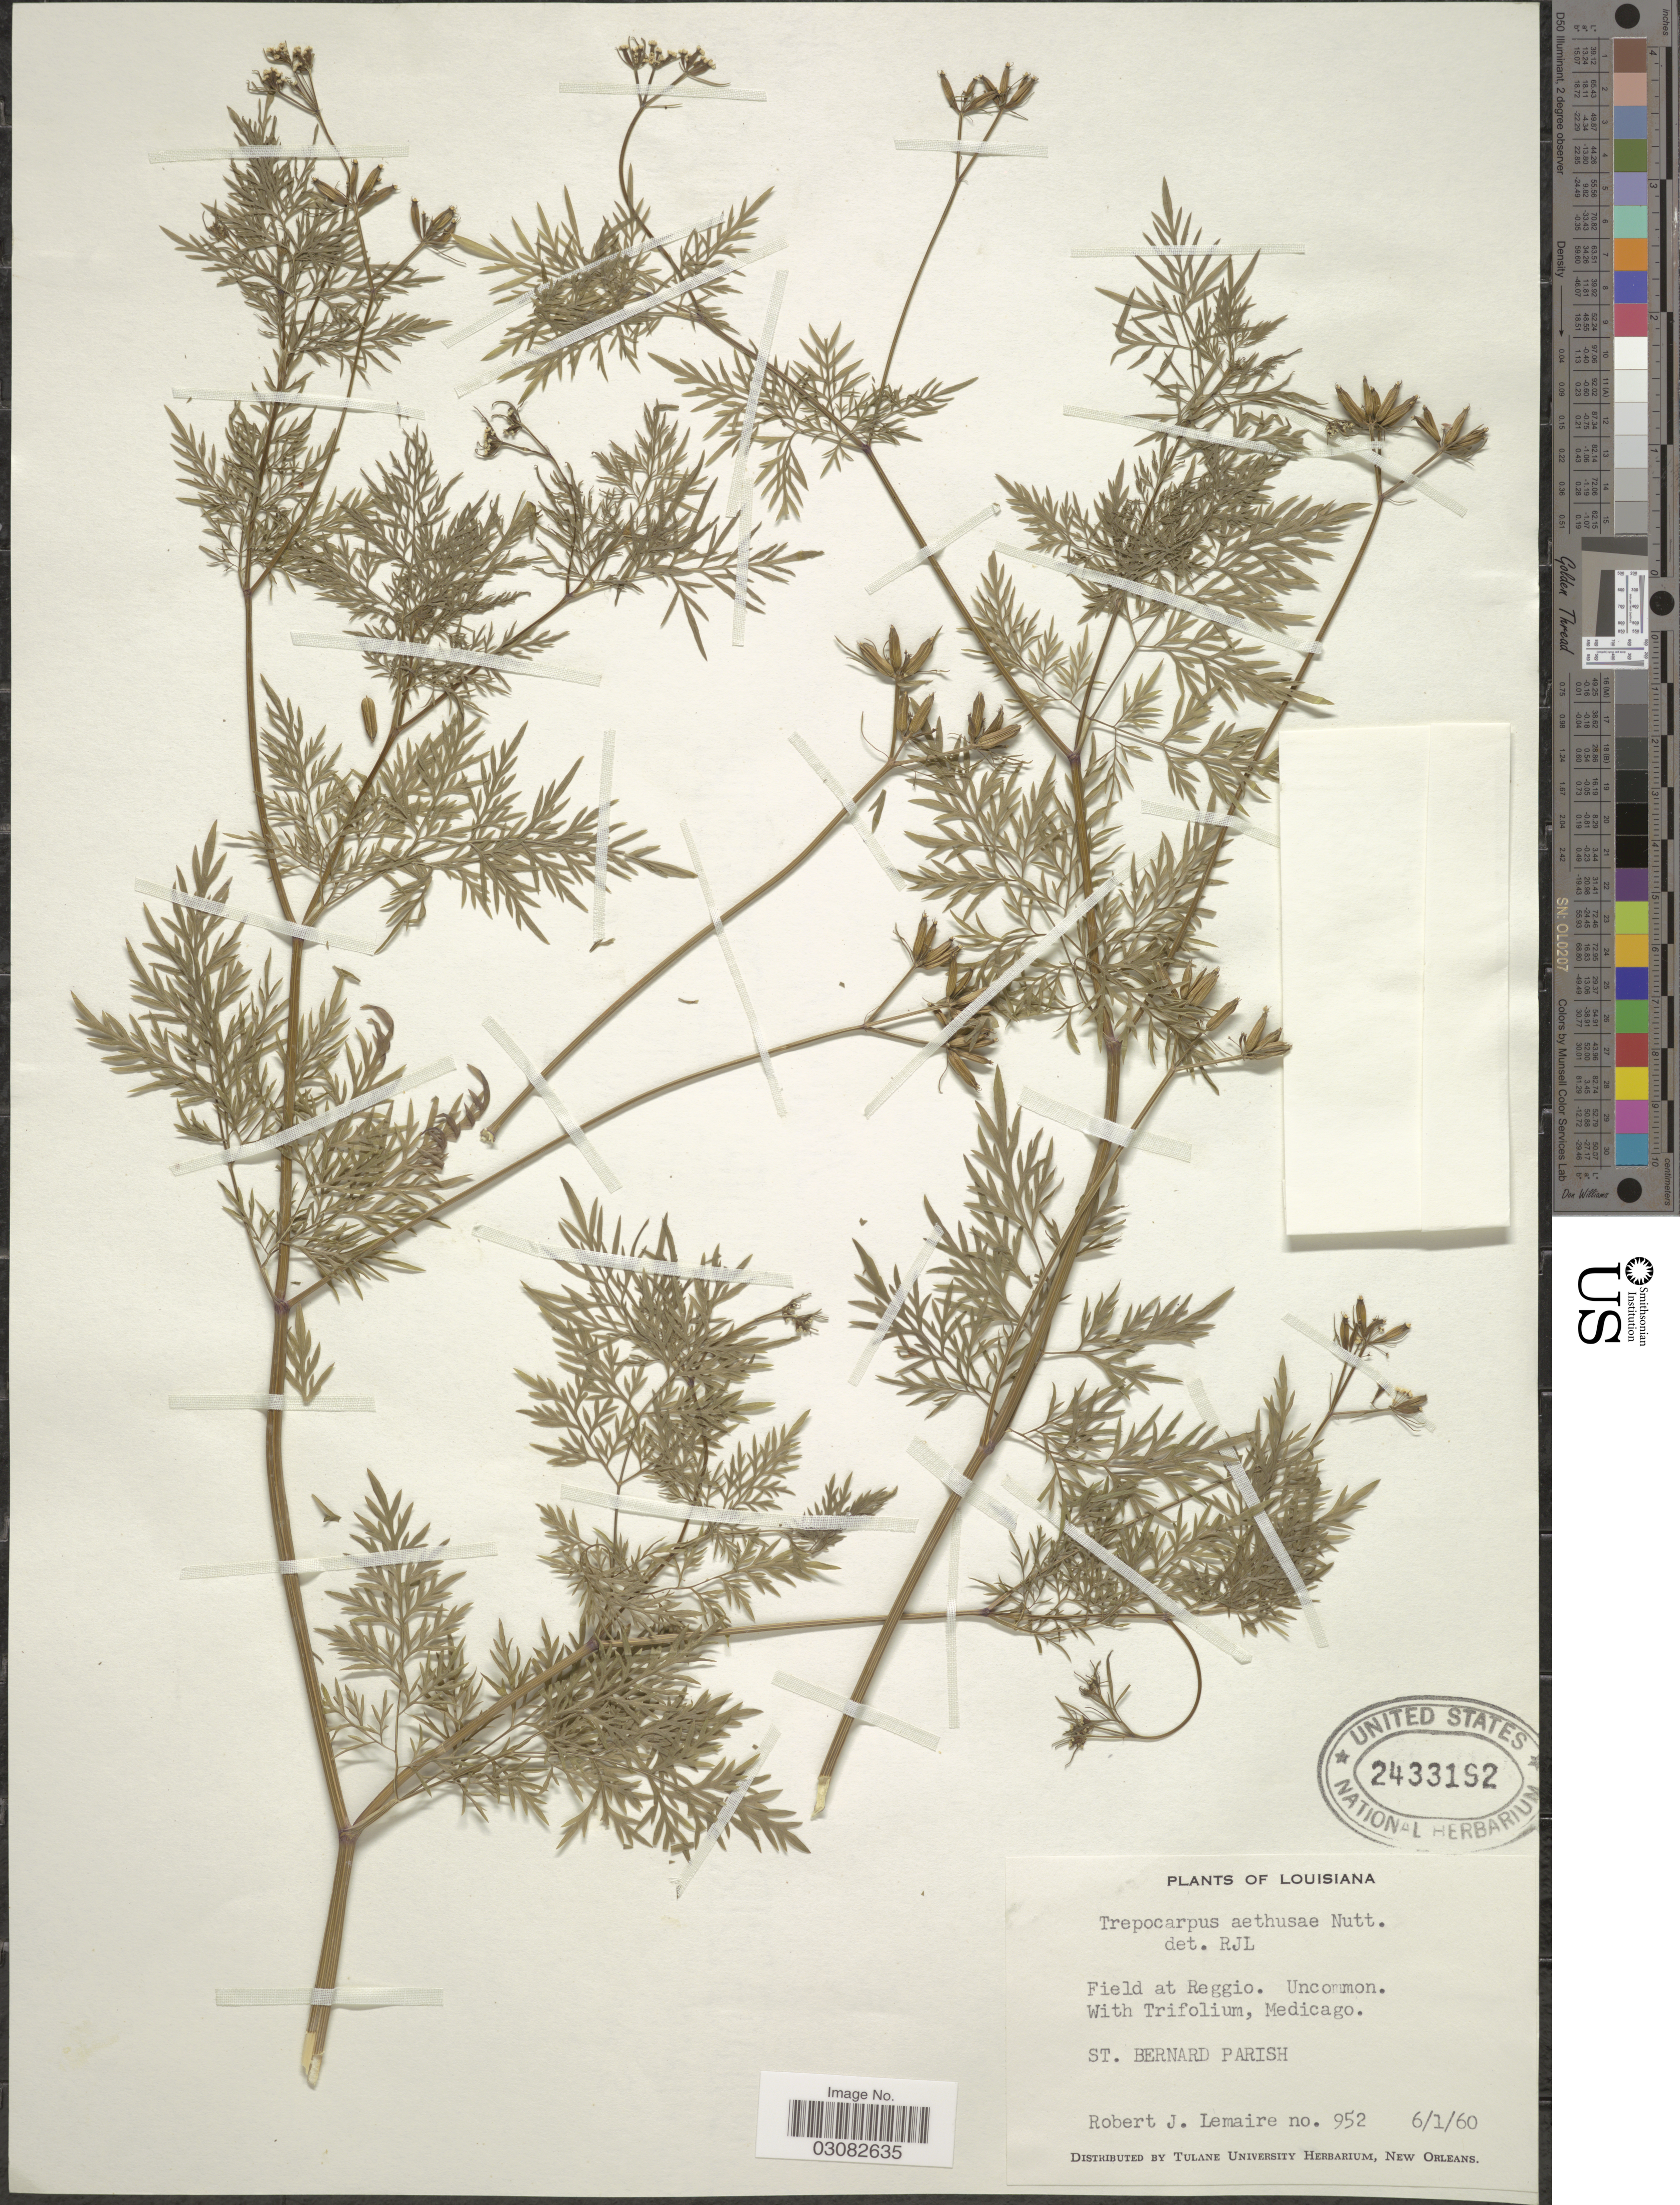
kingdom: Plantae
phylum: Tracheophyta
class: Magnoliopsida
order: Apiales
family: Apiaceae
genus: Trepocarpus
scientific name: Trepocarpus aethusae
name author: Nutt. ex DC.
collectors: R. J. Lemaire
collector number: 952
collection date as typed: Transcribed d/m/y: 1/6/60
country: United States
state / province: Louisiana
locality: Field at Reggio. St. Bernard Parish.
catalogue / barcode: US 2433192